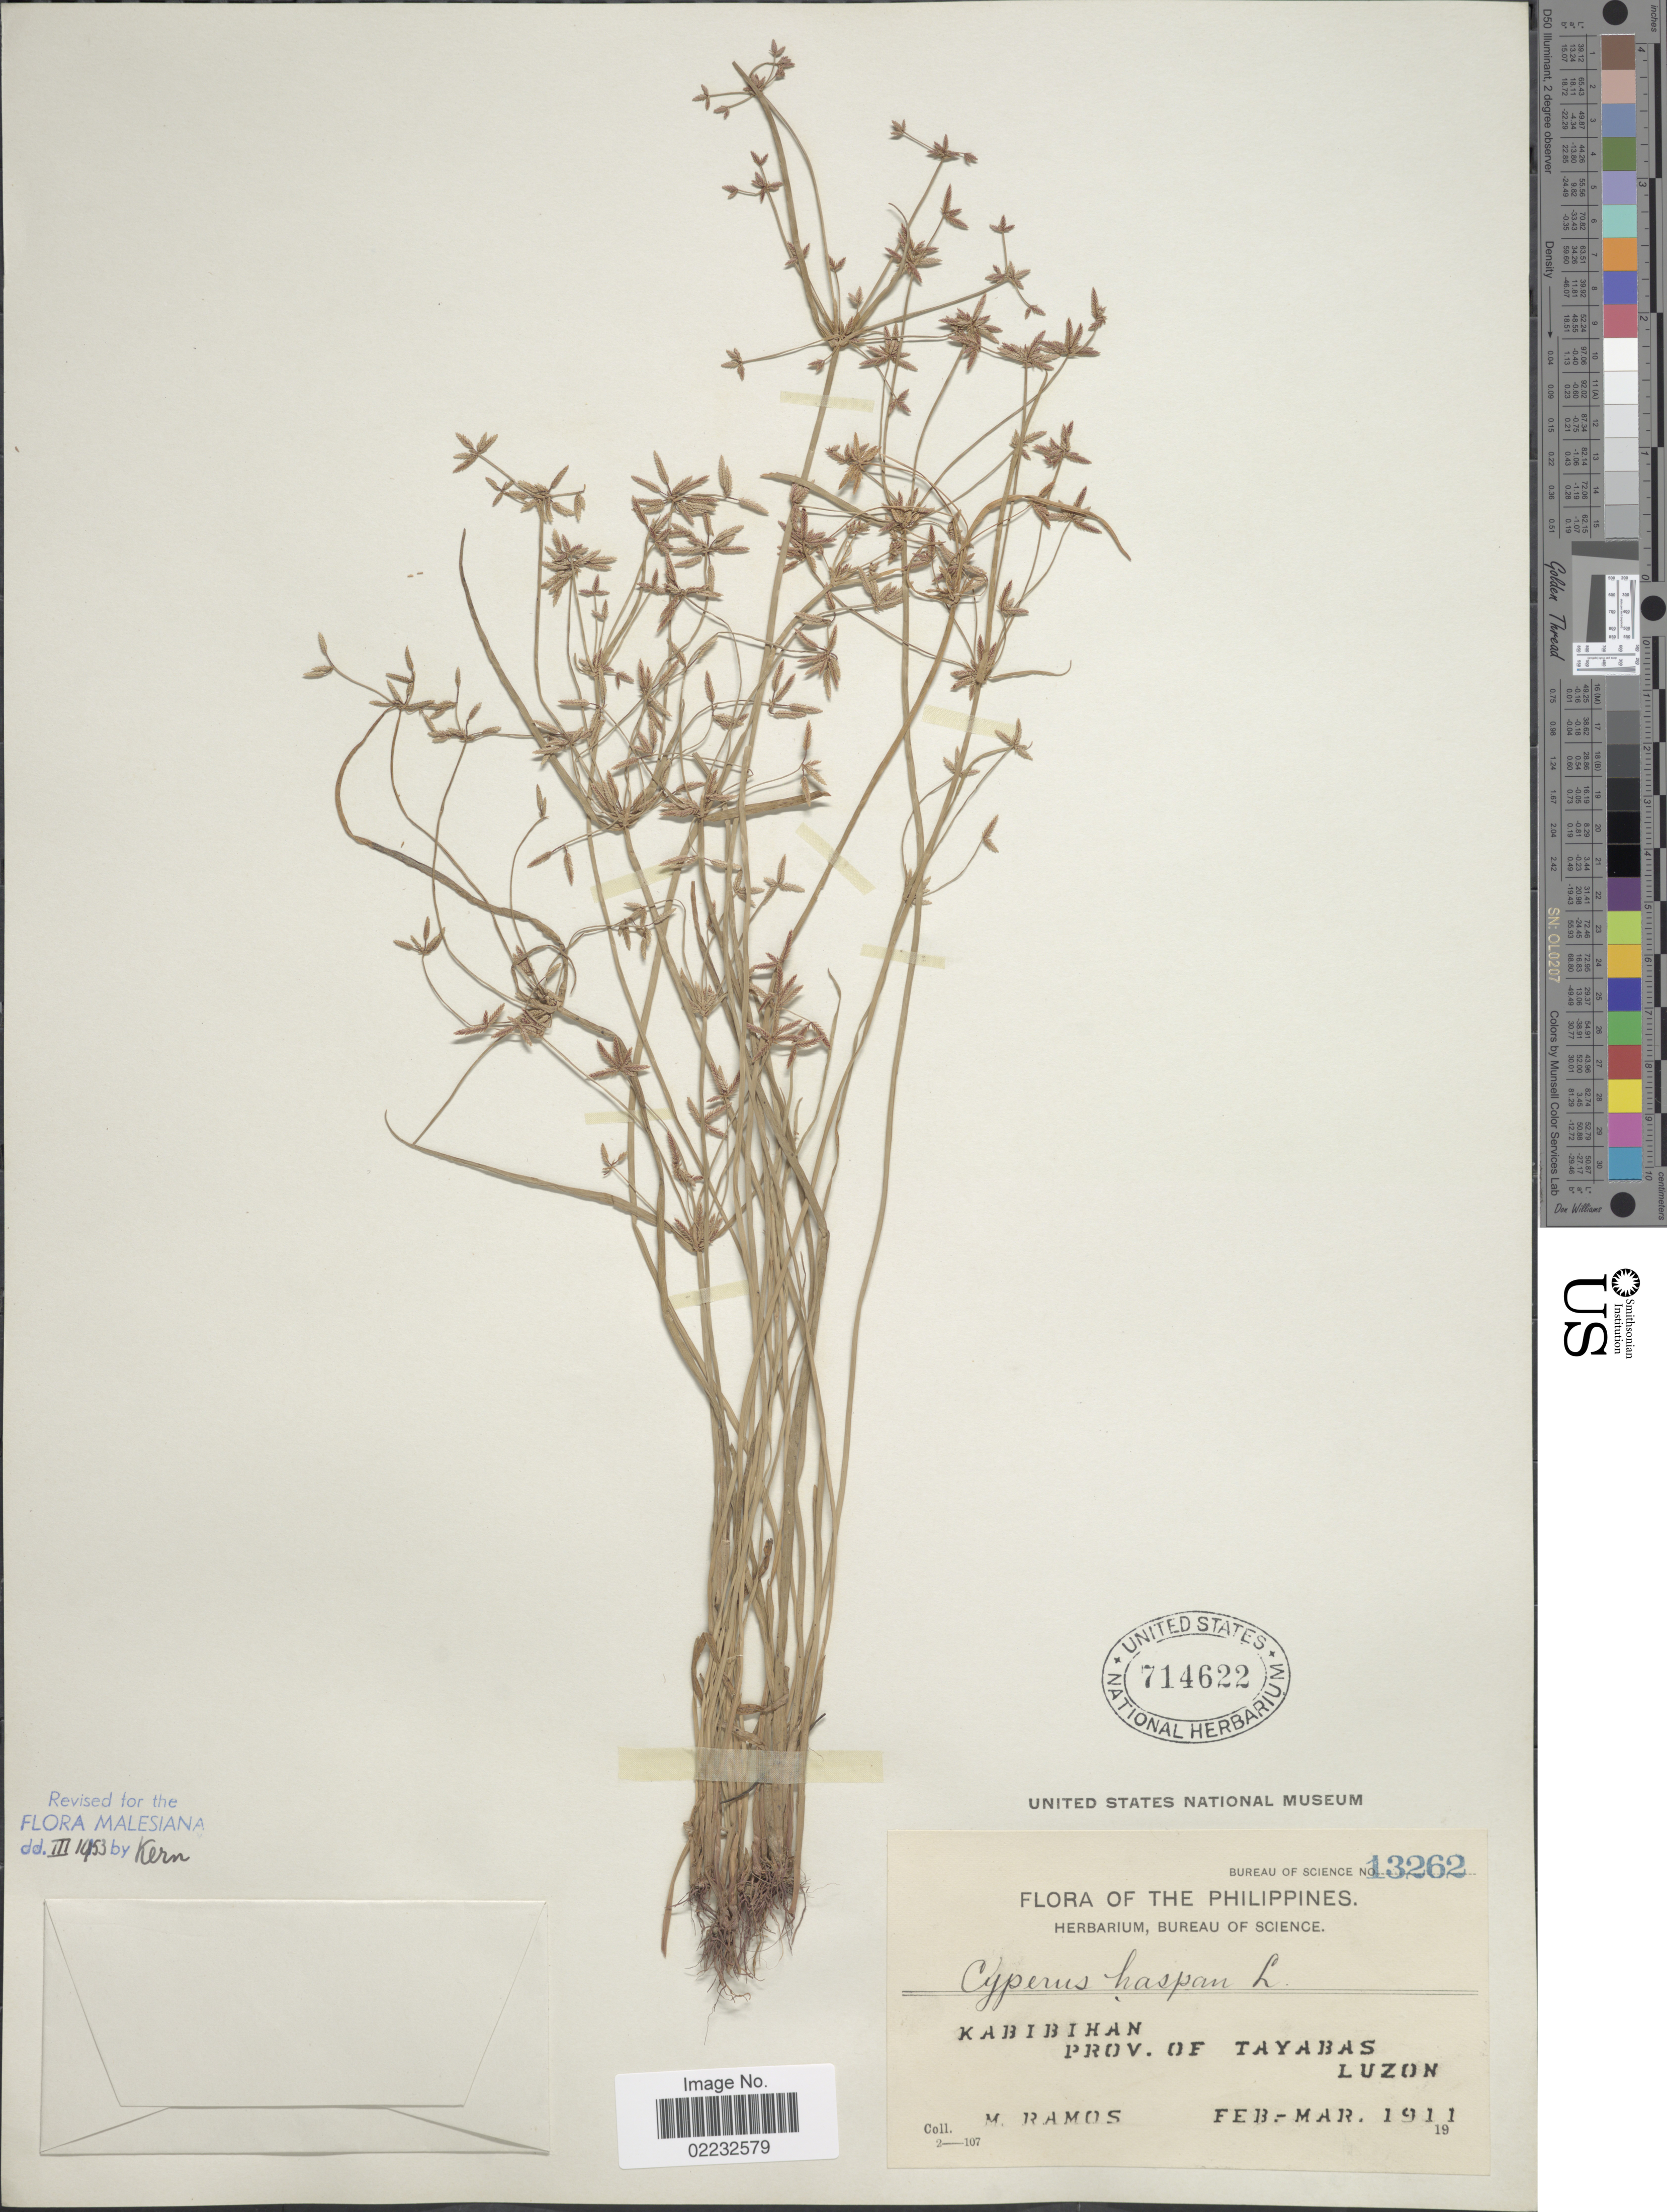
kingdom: Plantae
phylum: Tracheophyta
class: Liliopsida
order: Poales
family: Cyperaceae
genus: Cyperus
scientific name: Cyperus haspan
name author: L.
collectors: M. Ramos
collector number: Bureau of Science 13262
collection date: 1911-02/1911-03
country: Philippines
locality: Kabibihan. Prov. of Tayabas, Luzon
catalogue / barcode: US 714622